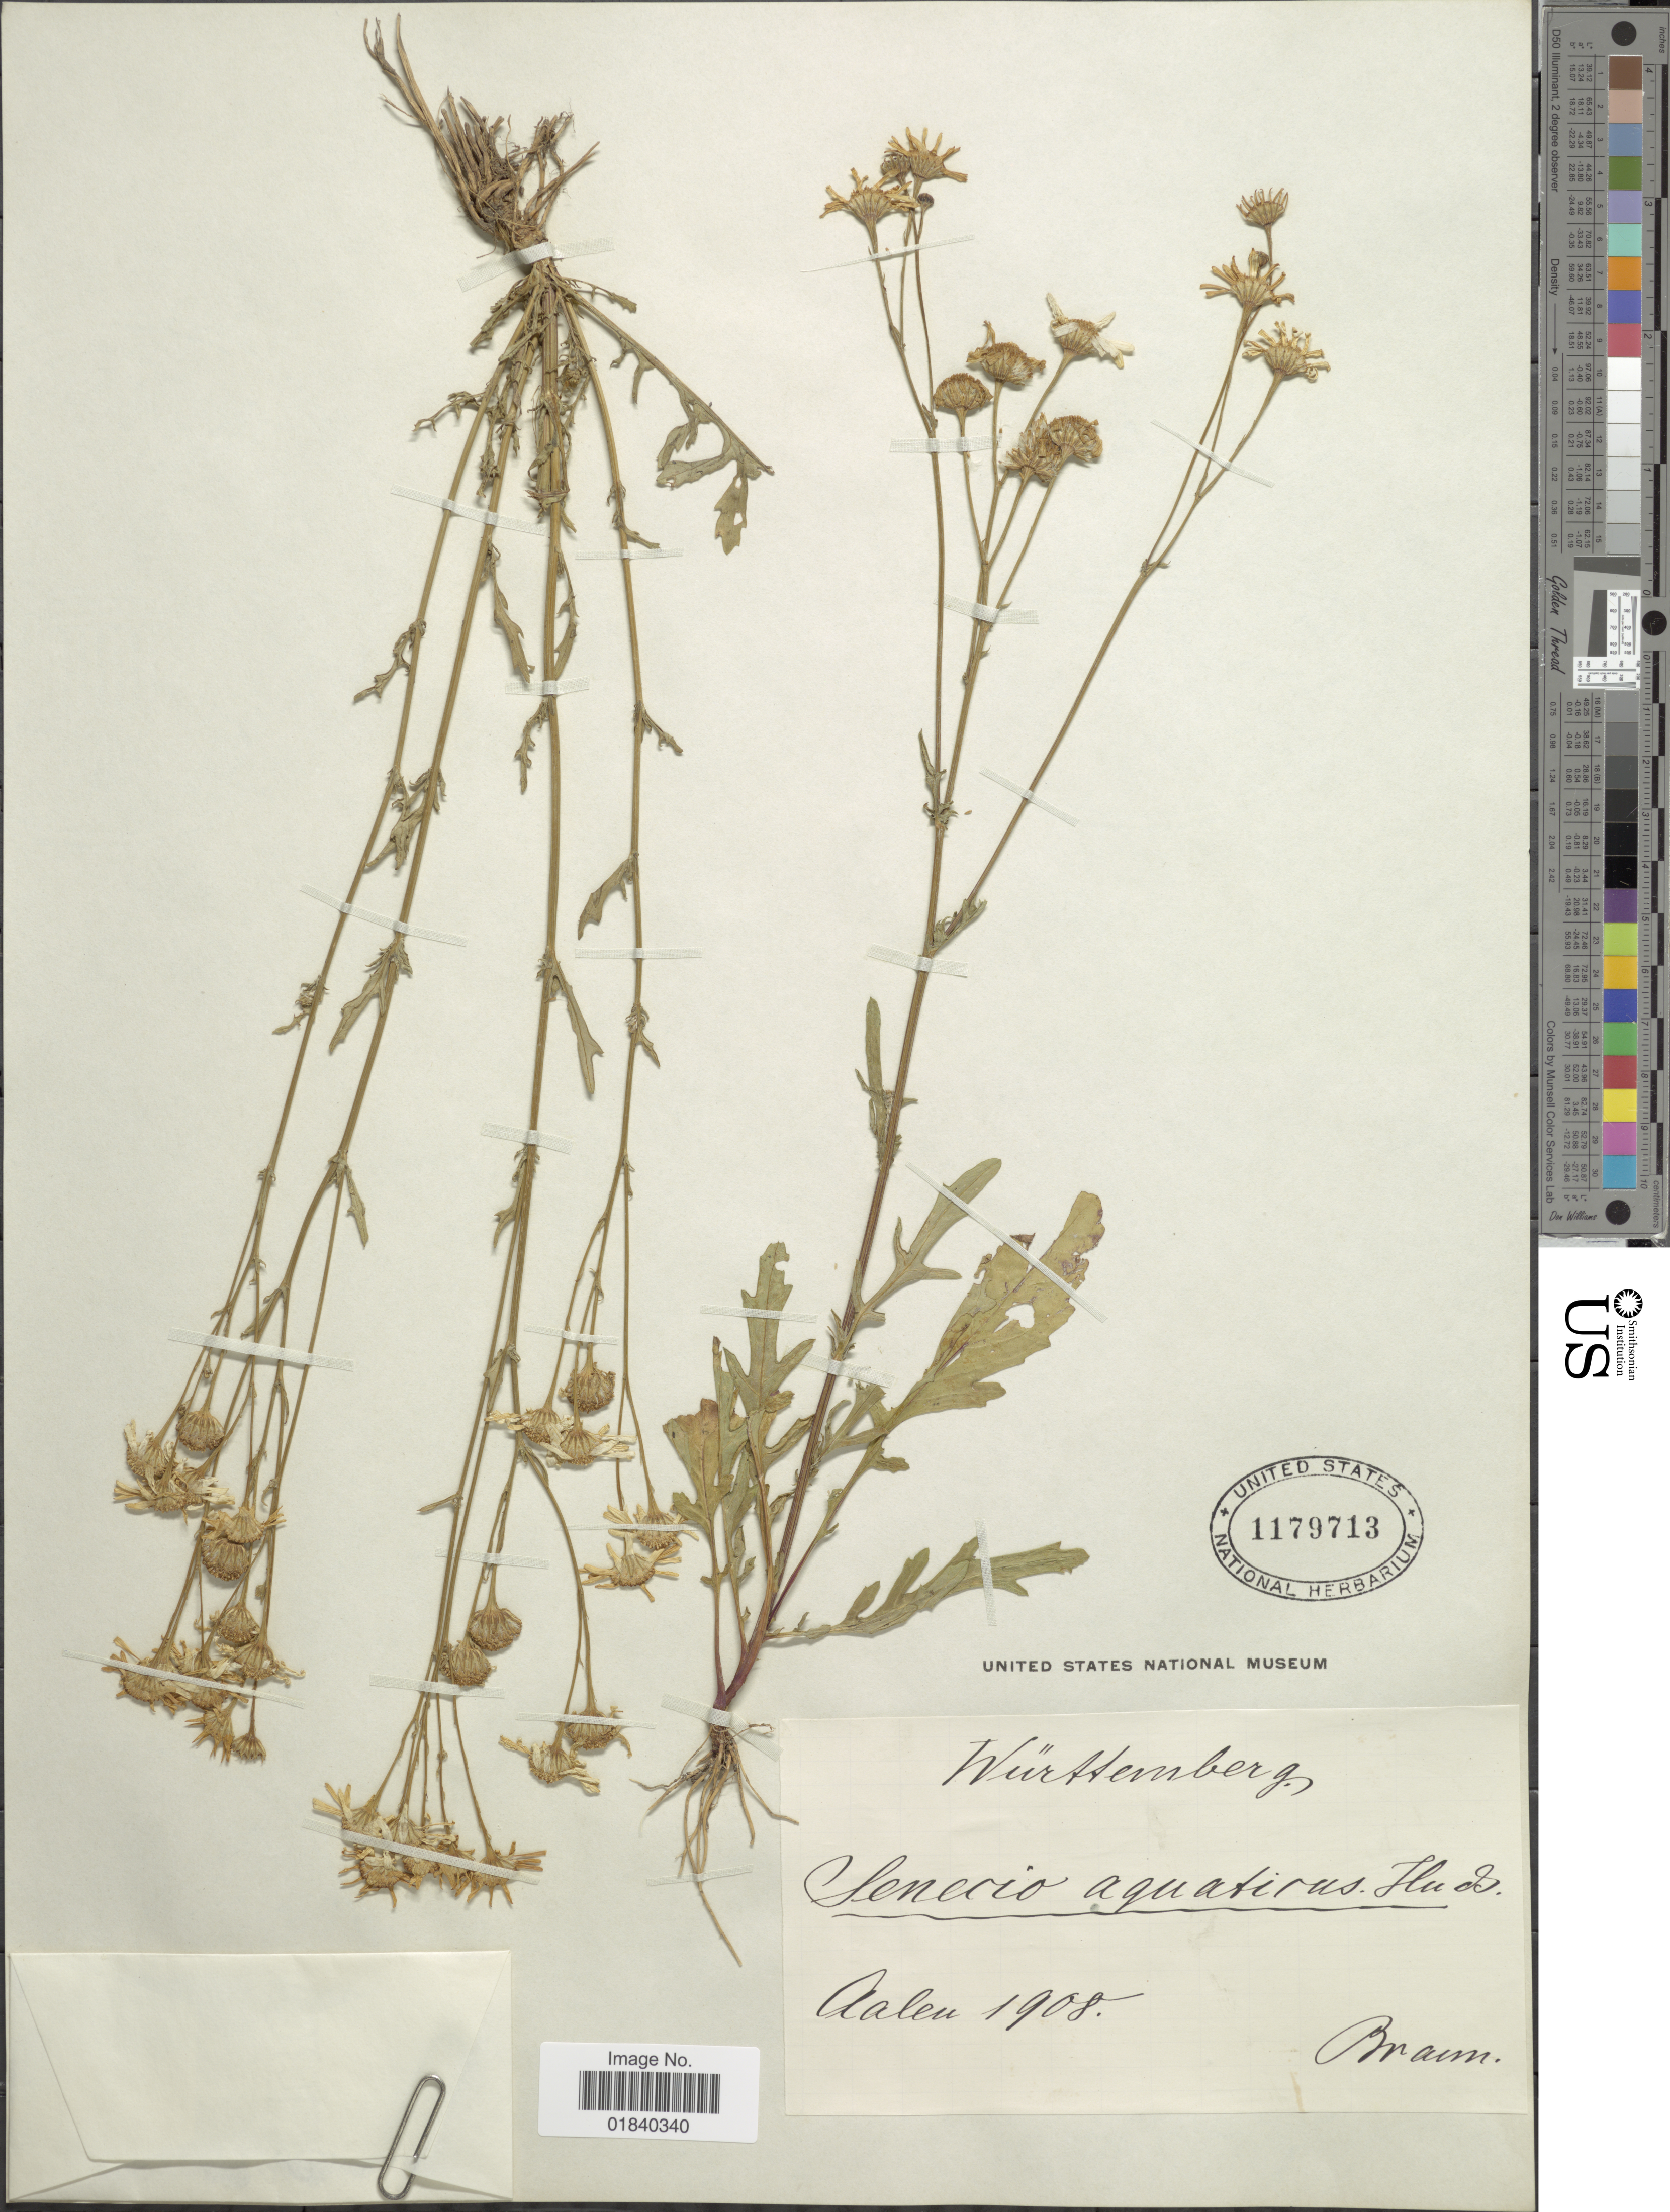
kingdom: Plantae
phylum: Tracheophyta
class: Magnoliopsida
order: Asterales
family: Asteraceae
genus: Senecio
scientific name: Senecio aquaticus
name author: Huds.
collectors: Braun, --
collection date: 1908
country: Germany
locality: Wurttemberg, Aalen.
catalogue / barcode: US 1179713